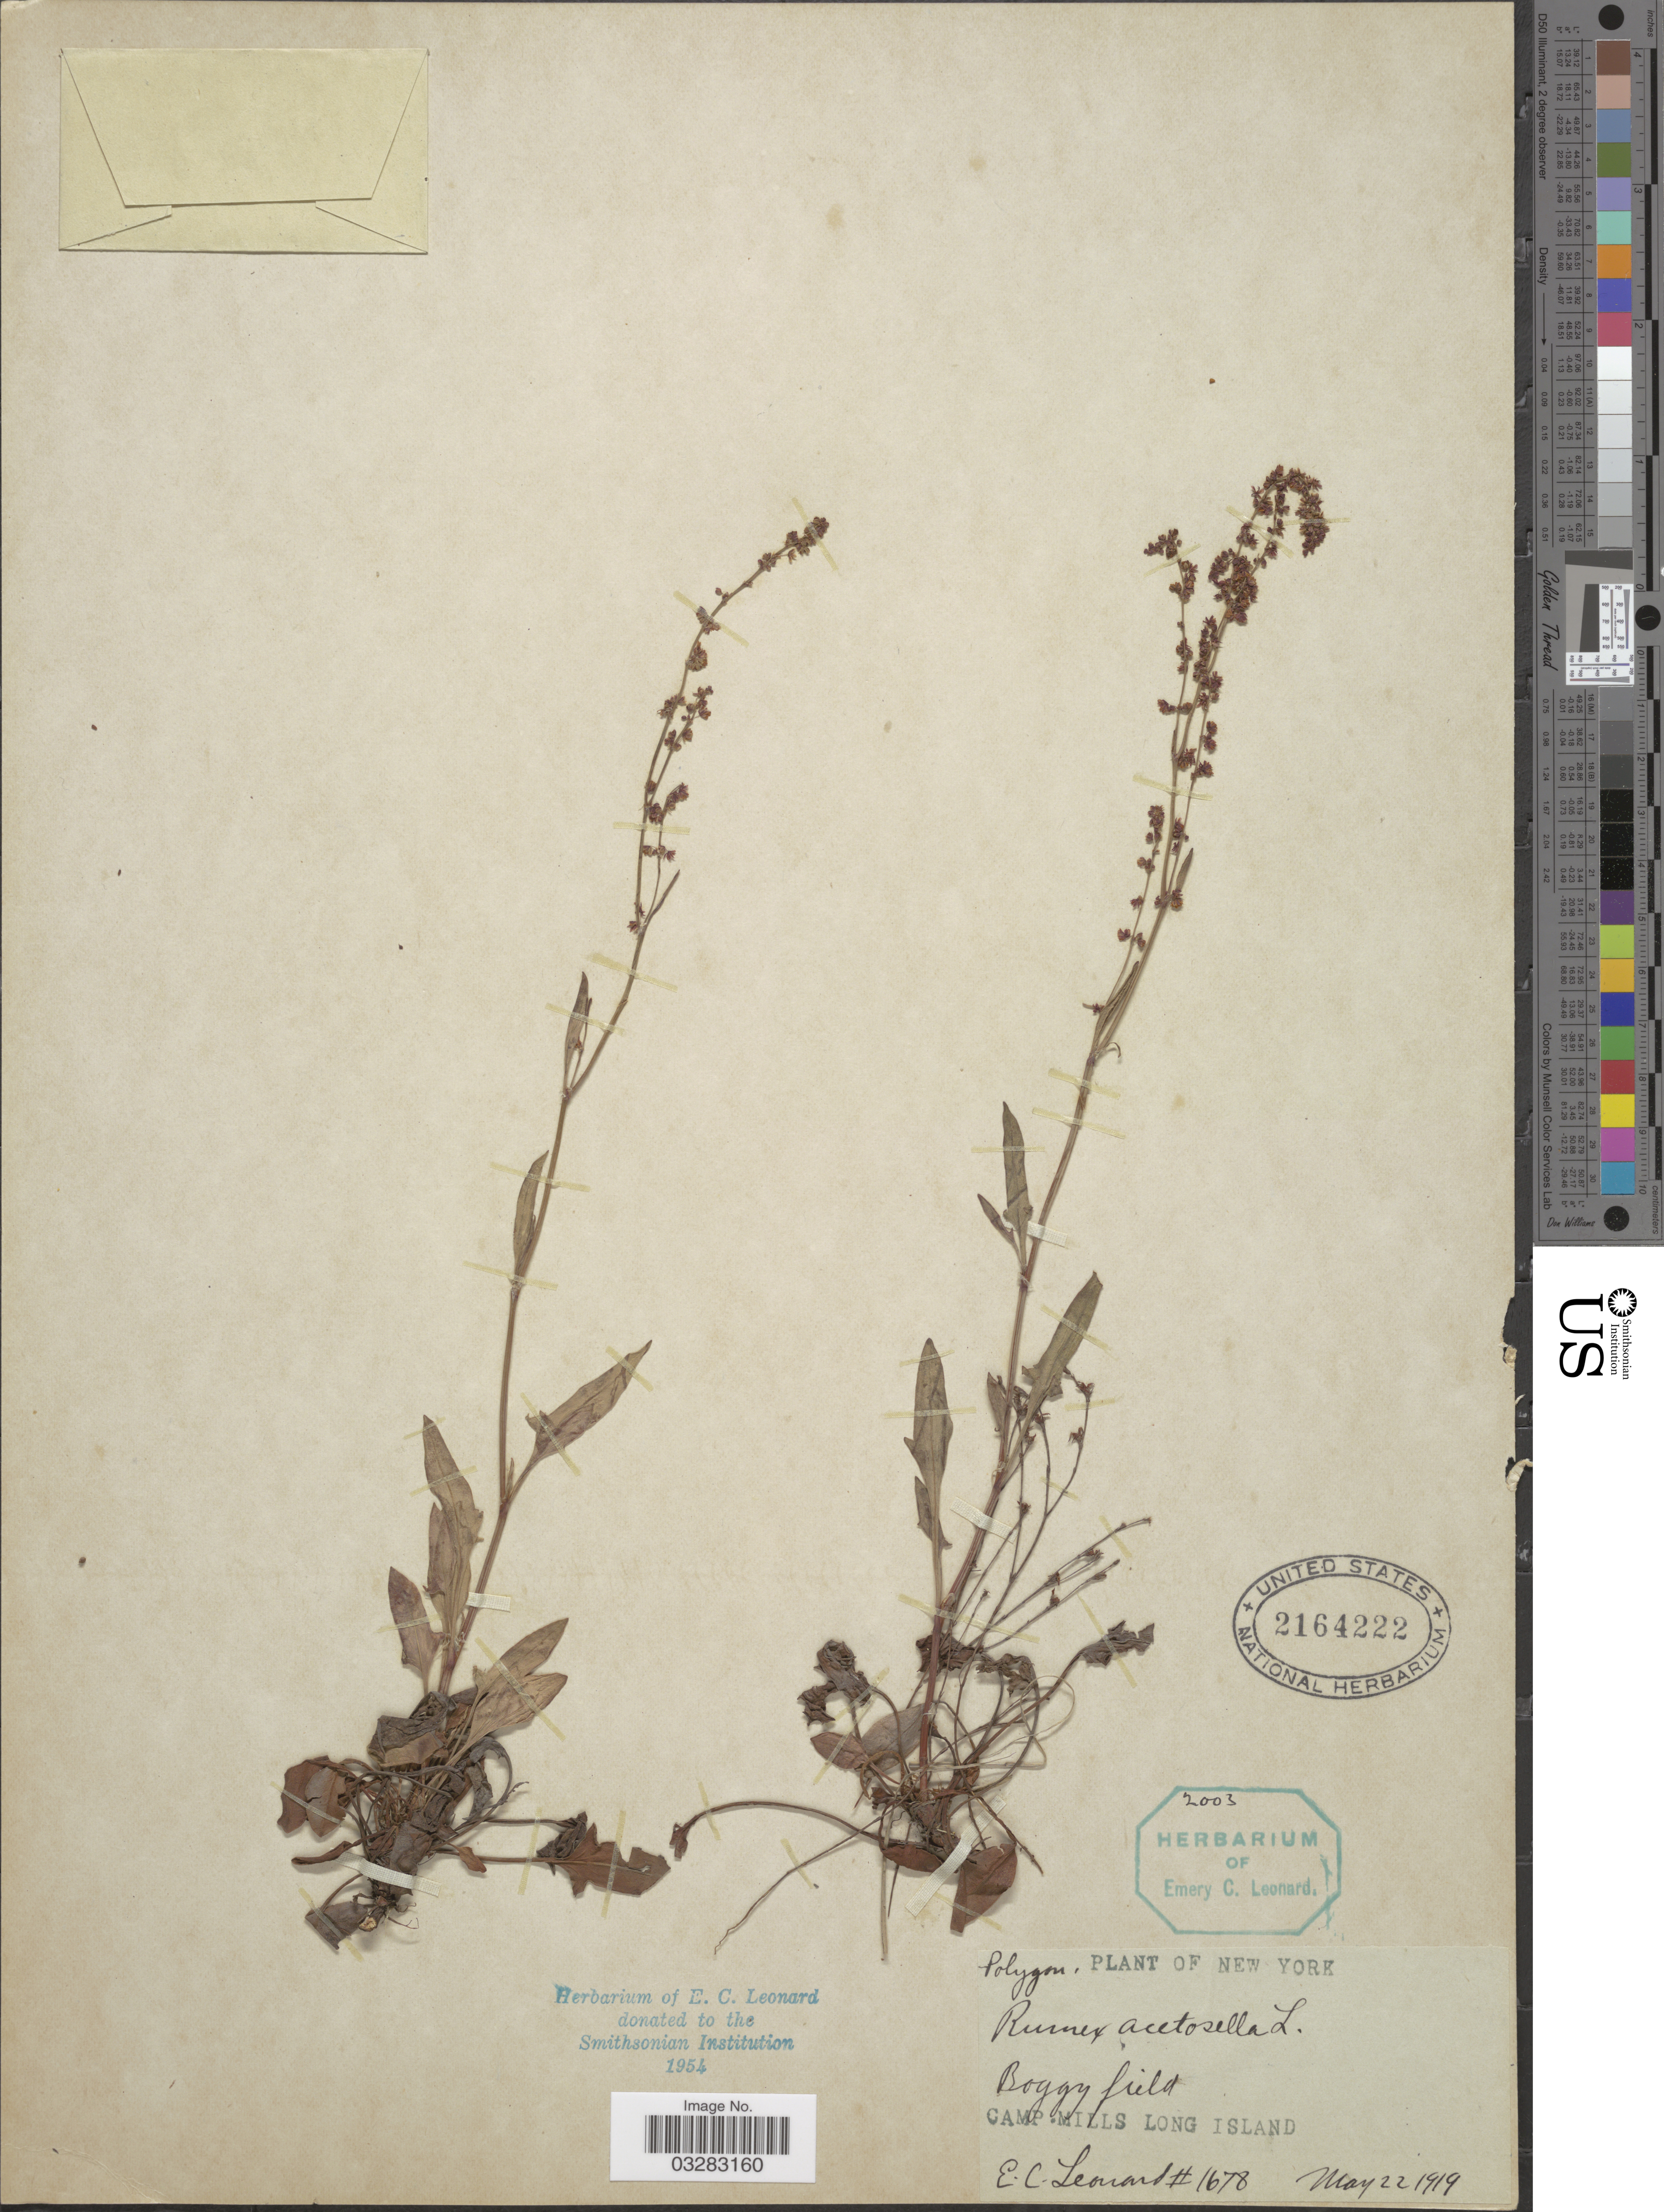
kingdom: Plantae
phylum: Tracheophyta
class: Magnoliopsida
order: Caryophyllales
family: Polygonaceae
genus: Rumex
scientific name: Rumex acetosella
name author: L.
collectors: E. C. Leonard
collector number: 1678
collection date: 1919-05-22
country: United States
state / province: New York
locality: Boggy field. Camp Mills Long Island.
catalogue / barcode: US 2164222